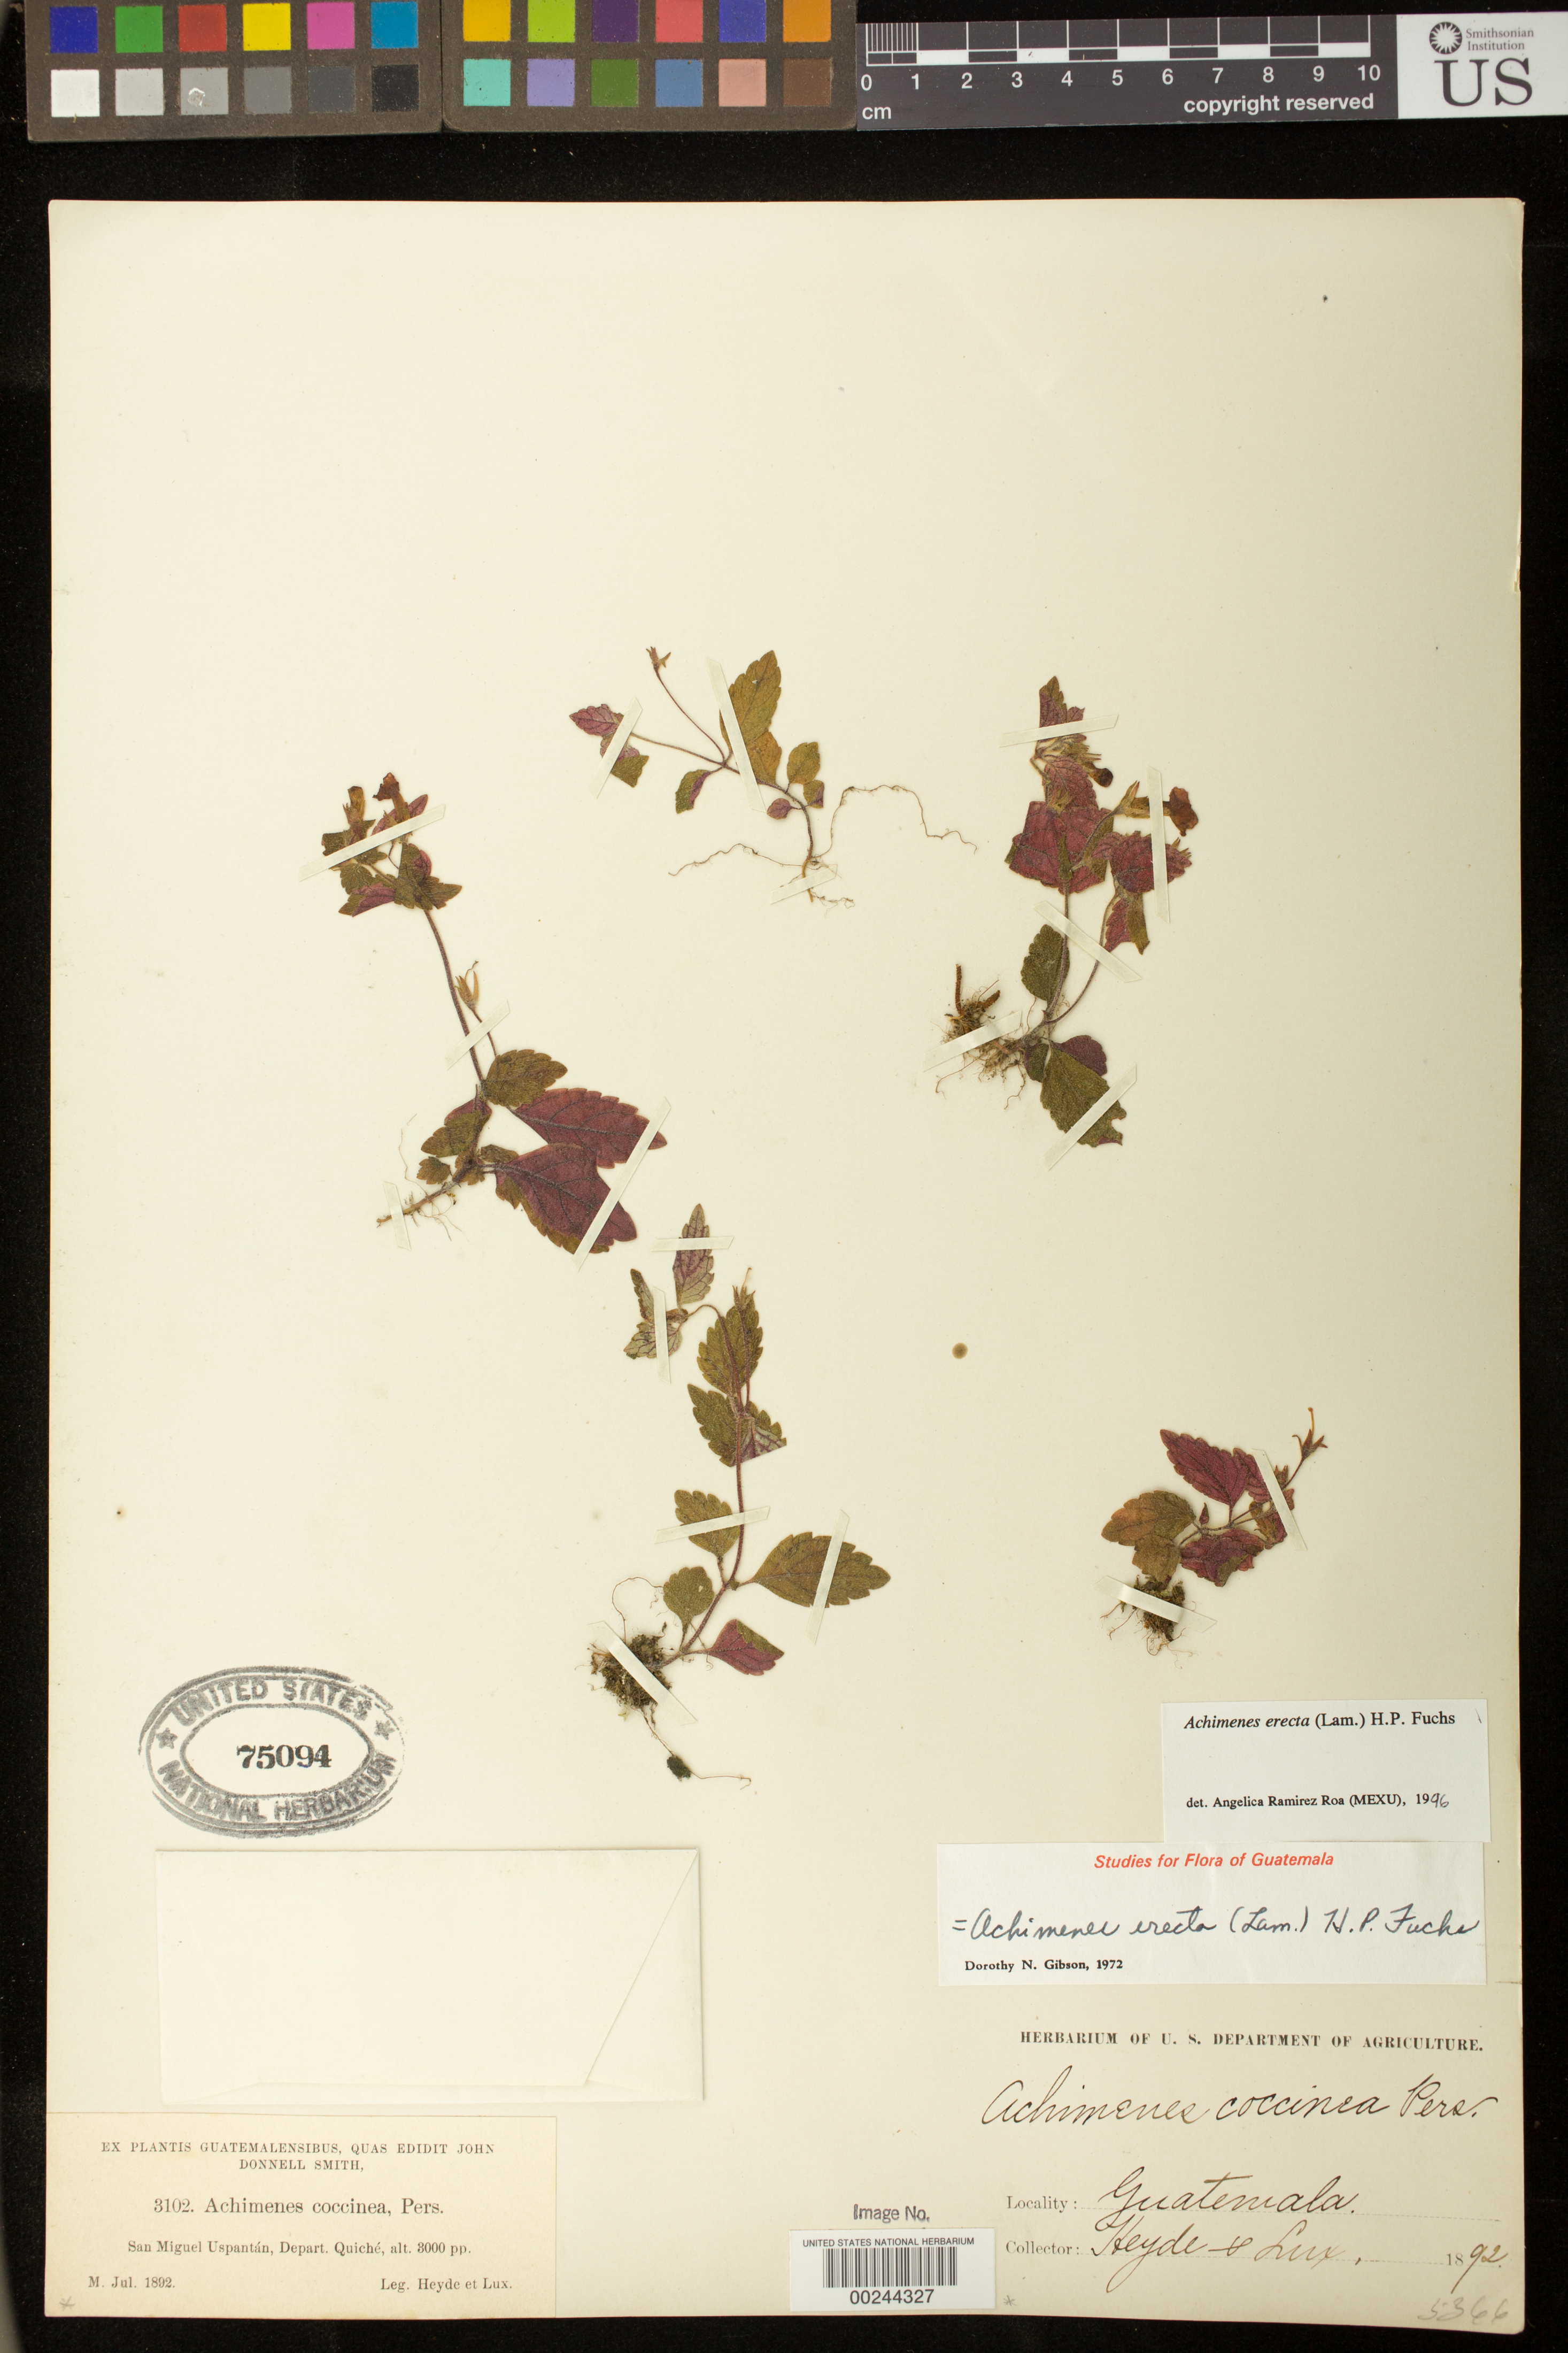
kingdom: Plantae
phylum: Tracheophyta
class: Magnoliopsida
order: Lamiales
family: Gesneriaceae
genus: Achimenes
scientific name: Achimenes erecta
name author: (Lam.) H.P. Fuchs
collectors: E. T. Heyde & E. Lux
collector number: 3102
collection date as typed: Jul 1892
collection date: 1892-07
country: Guatemala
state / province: El Quiché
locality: San Miguel Uspantán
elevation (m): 914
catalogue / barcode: US 75094